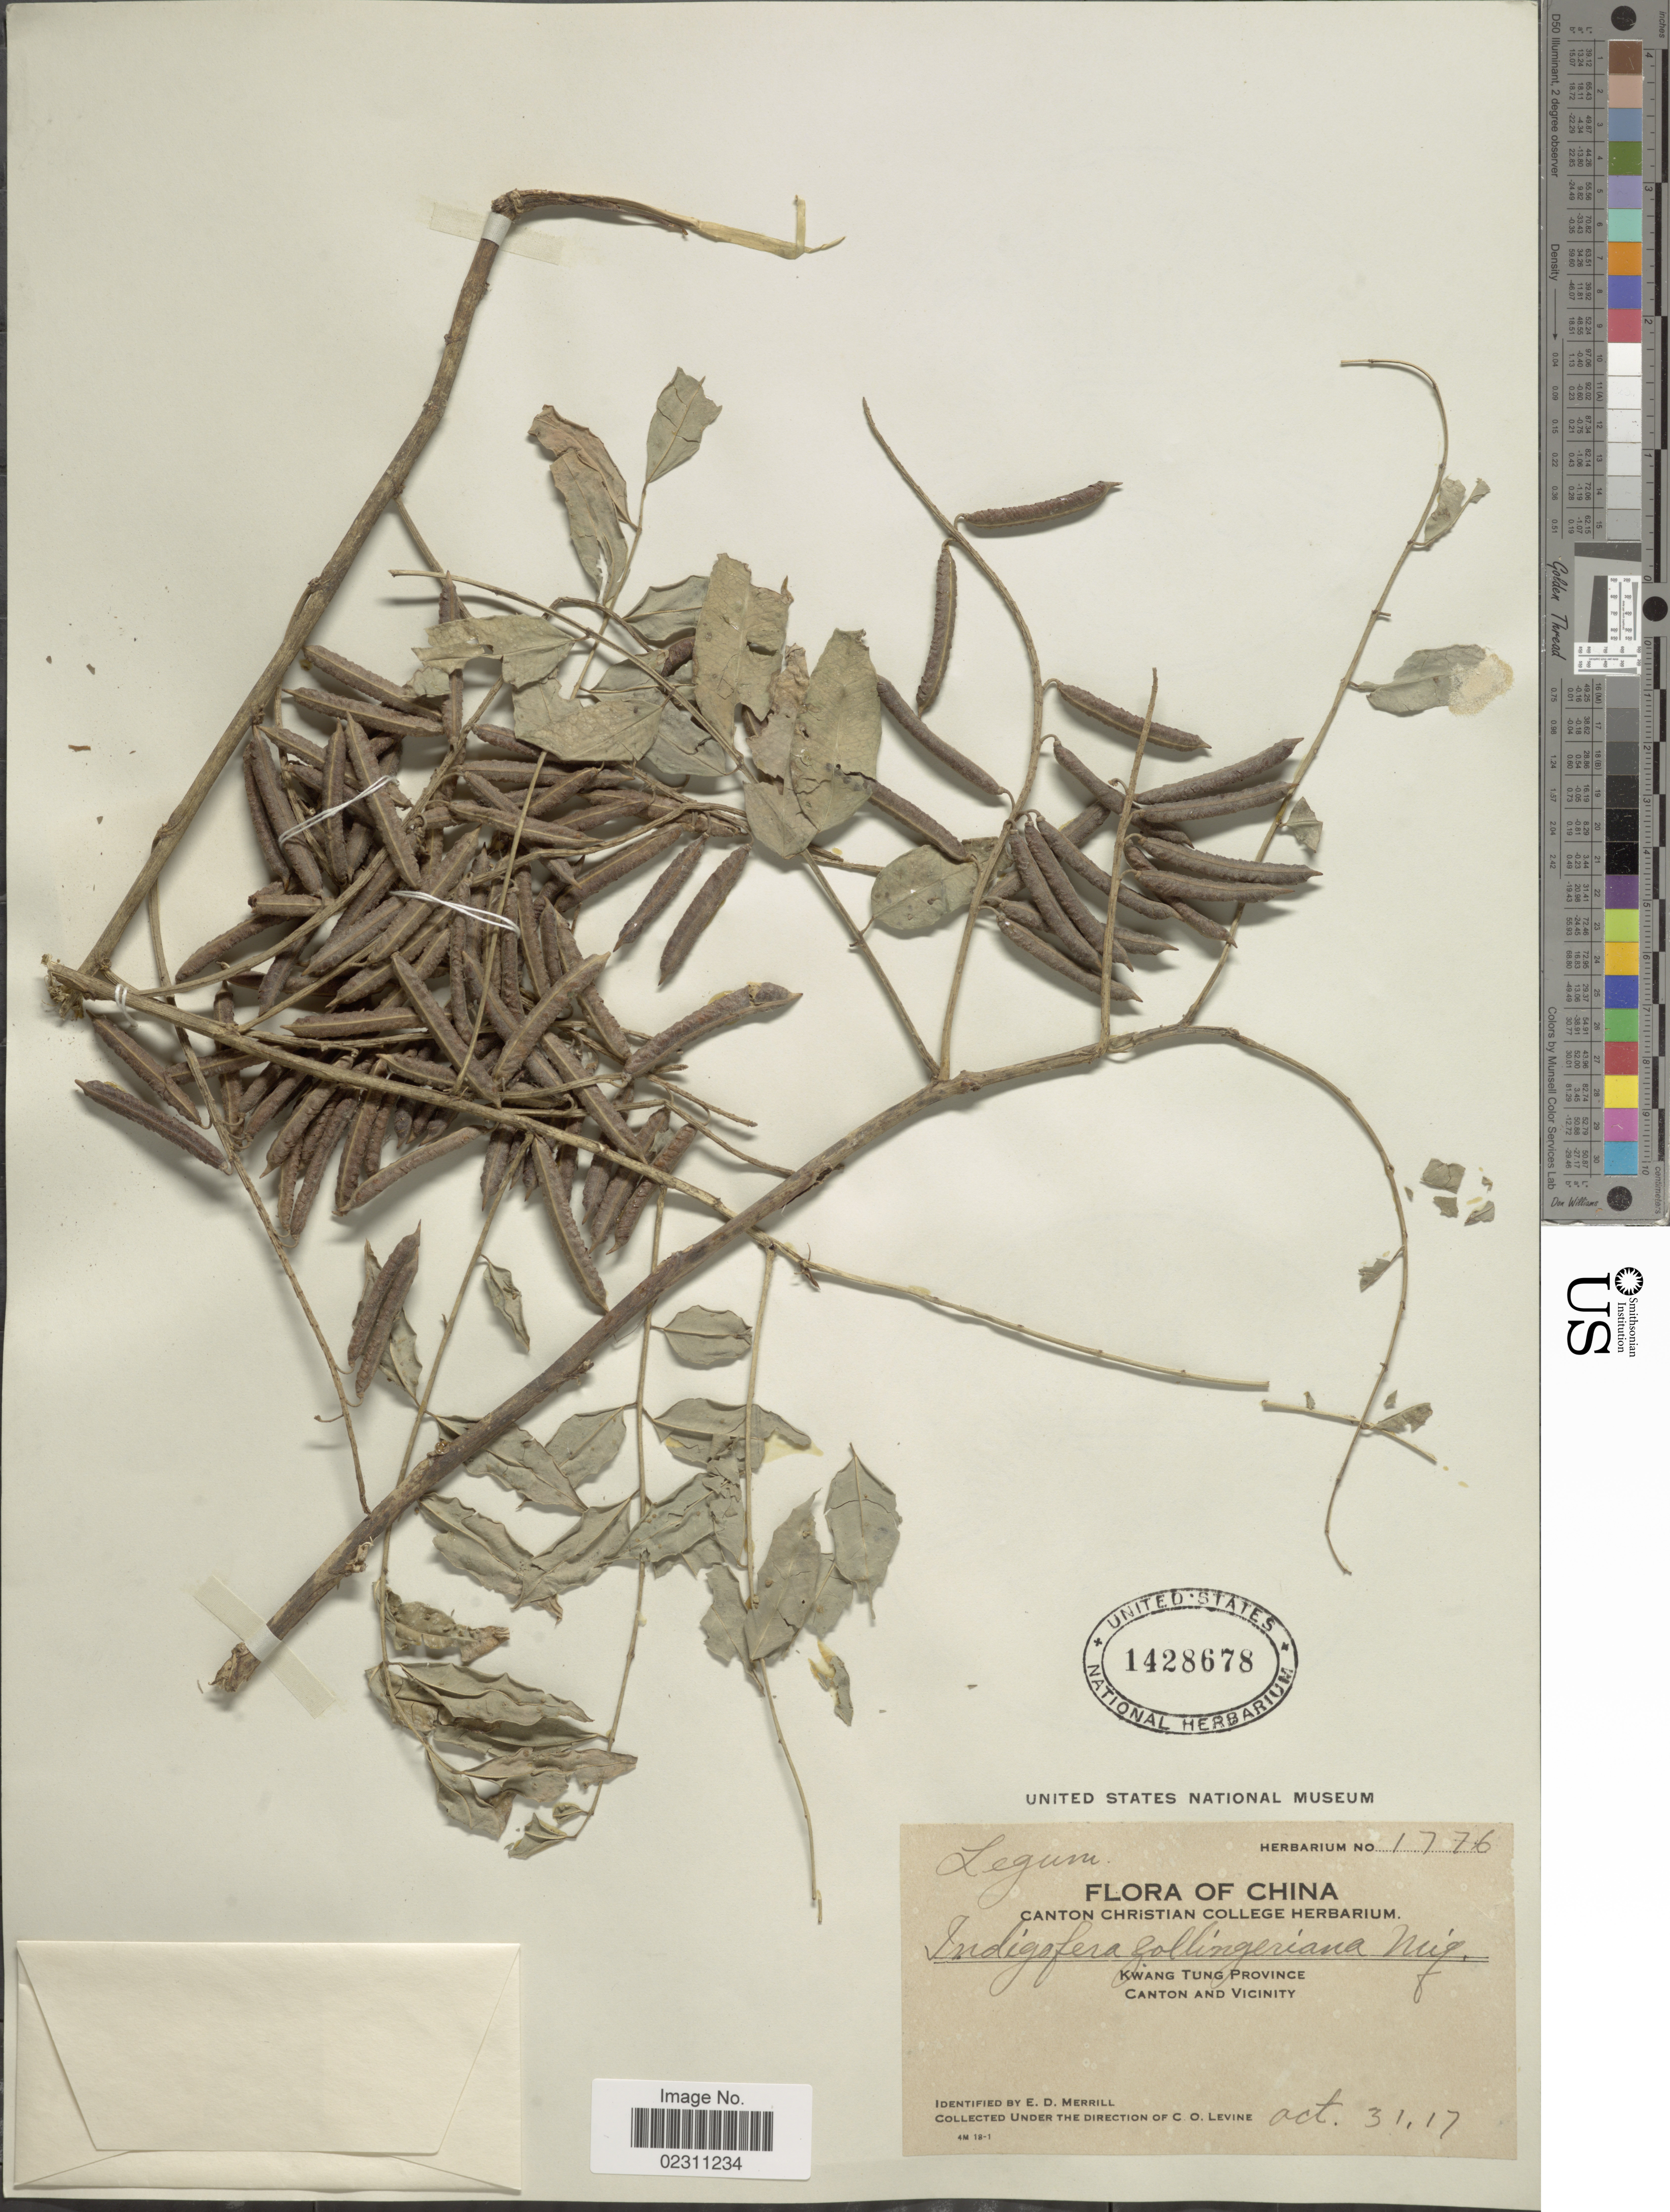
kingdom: Plantae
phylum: Tracheophyta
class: Magnoliopsida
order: Fabales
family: Fabaceae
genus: Indigofera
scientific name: Indigofera zollingeriana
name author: Miq.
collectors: C. O. Levine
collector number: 1776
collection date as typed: Transcribed d/m/y: 31/10/17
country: China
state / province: Guangdong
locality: Kwang Tung Province. Canton and Vicinity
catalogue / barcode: US 1428678